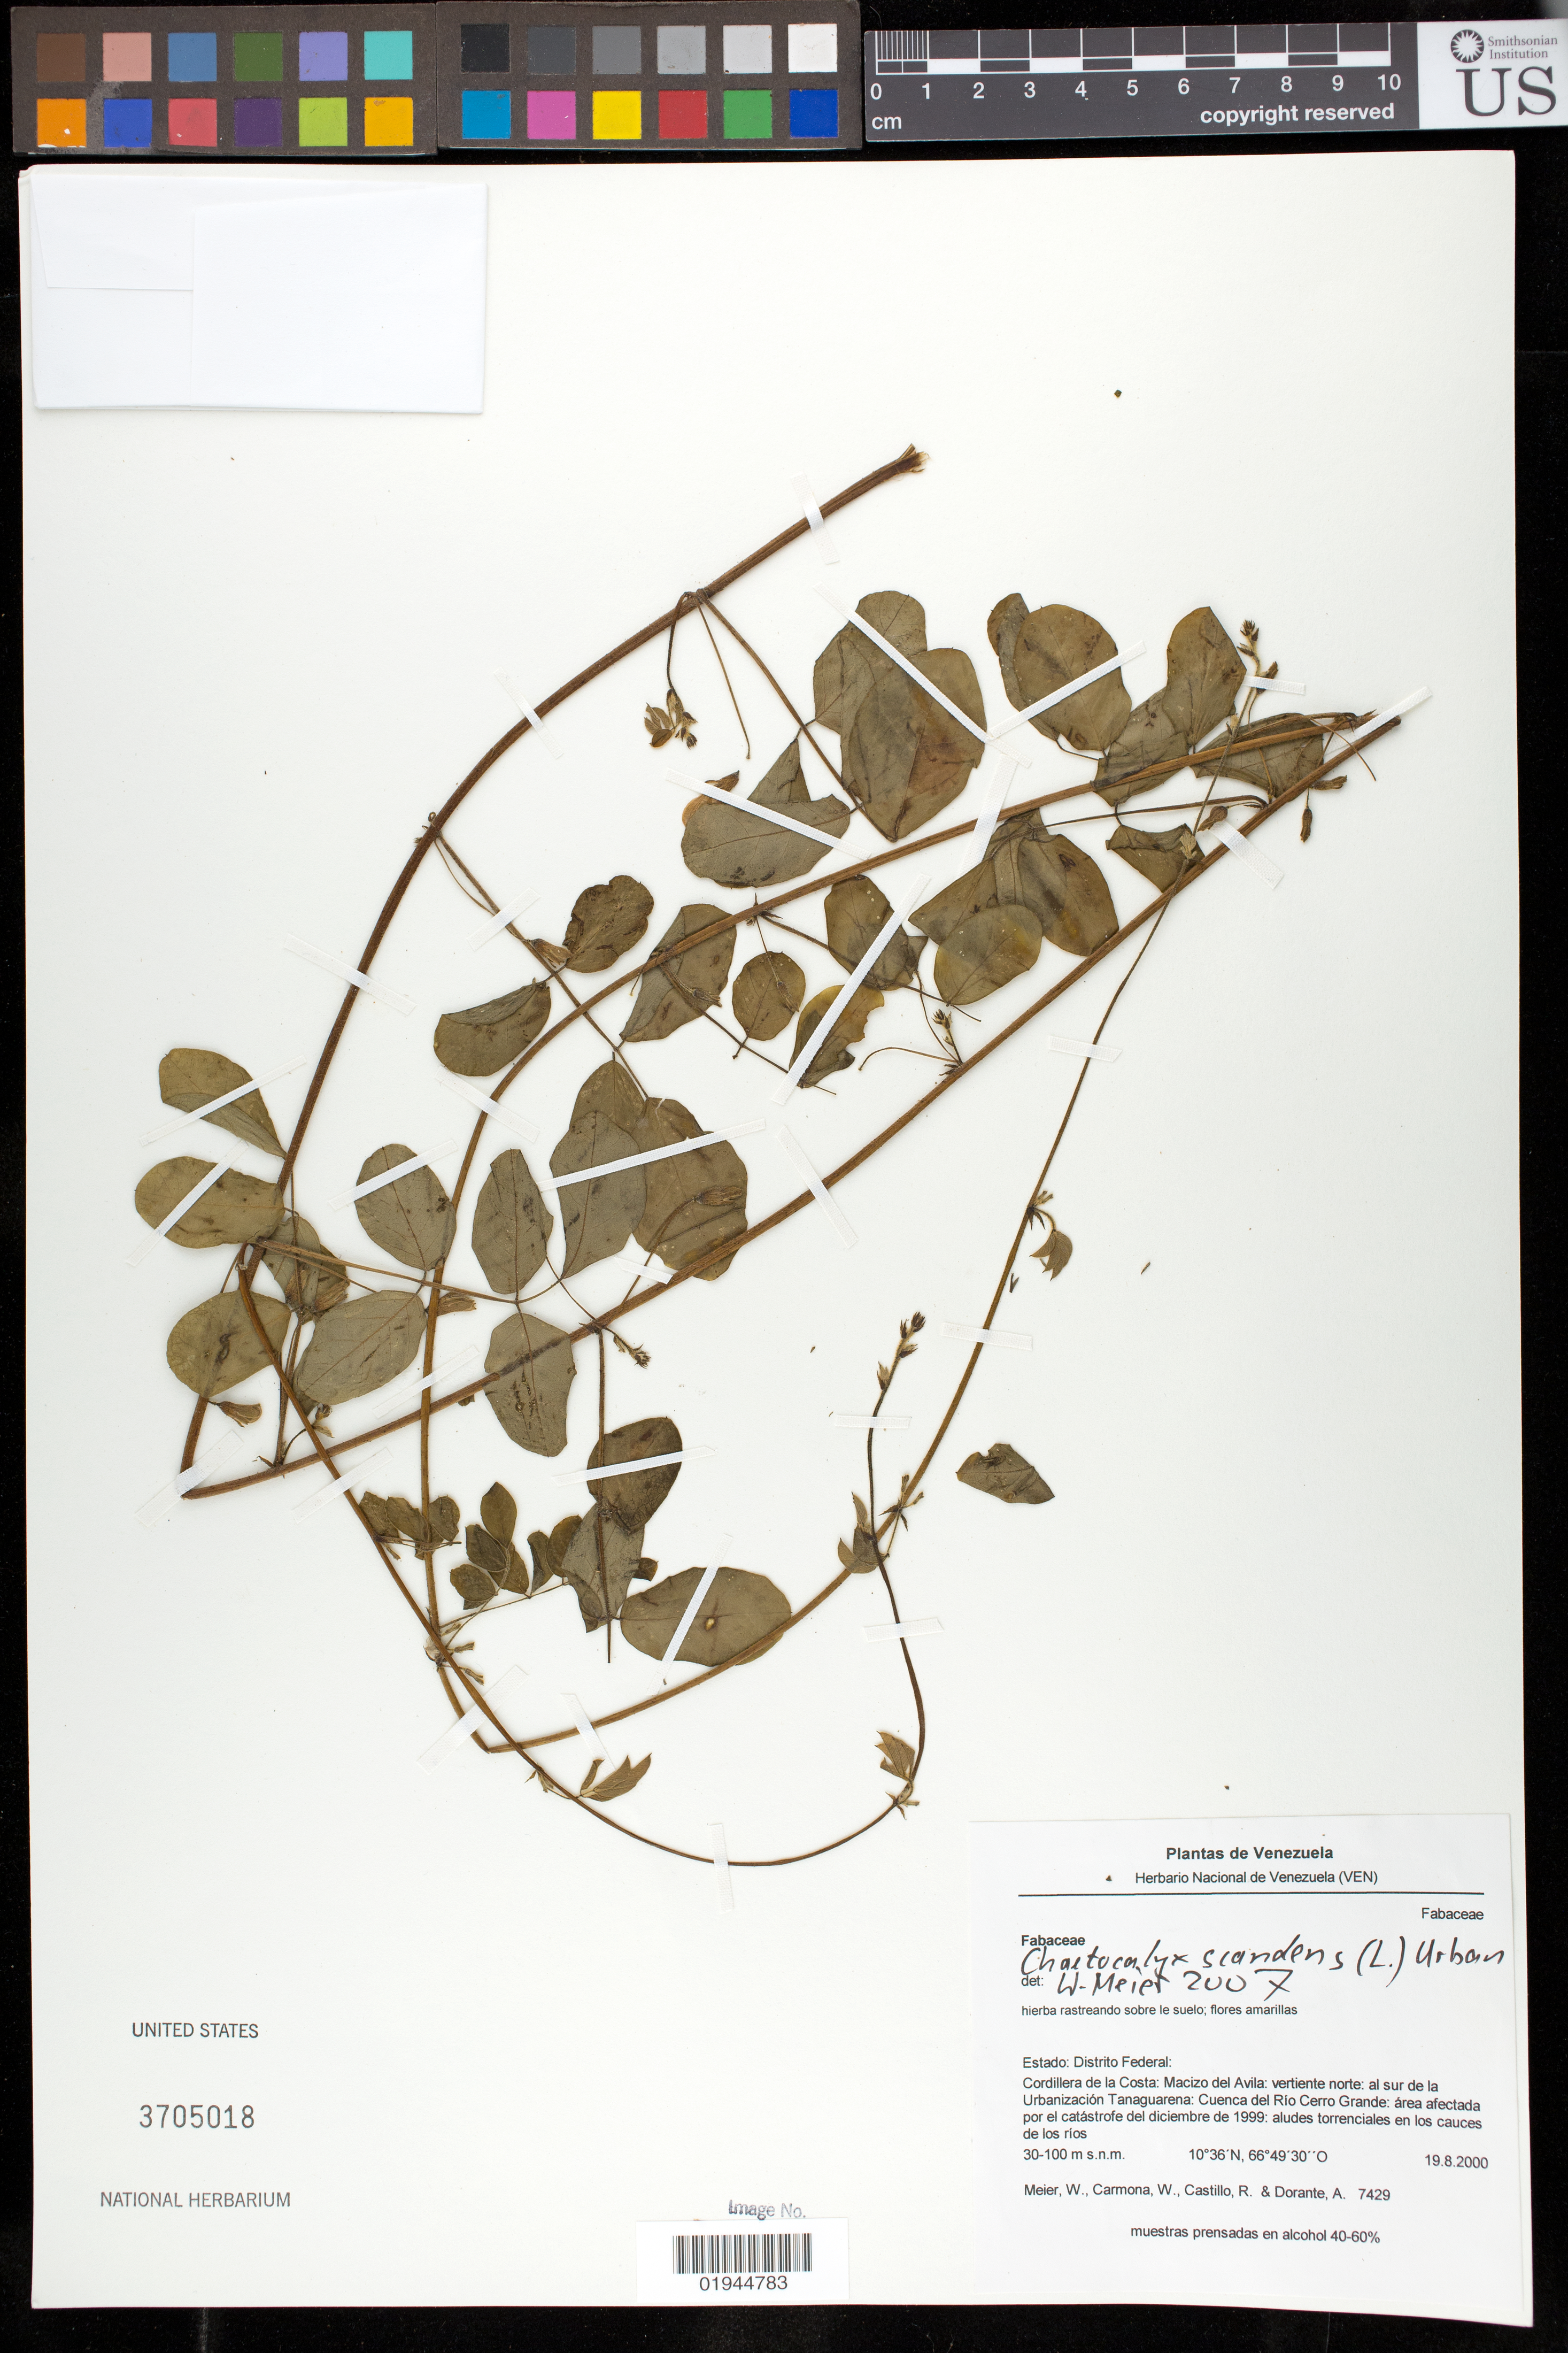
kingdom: Plantae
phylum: Tracheophyta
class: Magnoliopsida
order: Fabales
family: Fabaceae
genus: Chaetocalyx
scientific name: Chaetocalyx scandens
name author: (L.) Urb.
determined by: Meier, Winfried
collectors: W. Meier, W. Carmona, R. Castillo & A. Dorante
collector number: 7429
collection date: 2000-08-19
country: Venezuela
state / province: Miranda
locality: Cordillera de la Costa: Macizo del Avila: vertiente norte: al sur de la Urbanizacion Tanaguarena: Cuenca del Rio Cerro Grande: area afectada por el catastrofe del diciembre de 1999: aludes torrenciales en los cauces de los rios.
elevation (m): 30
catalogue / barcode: US 3705018